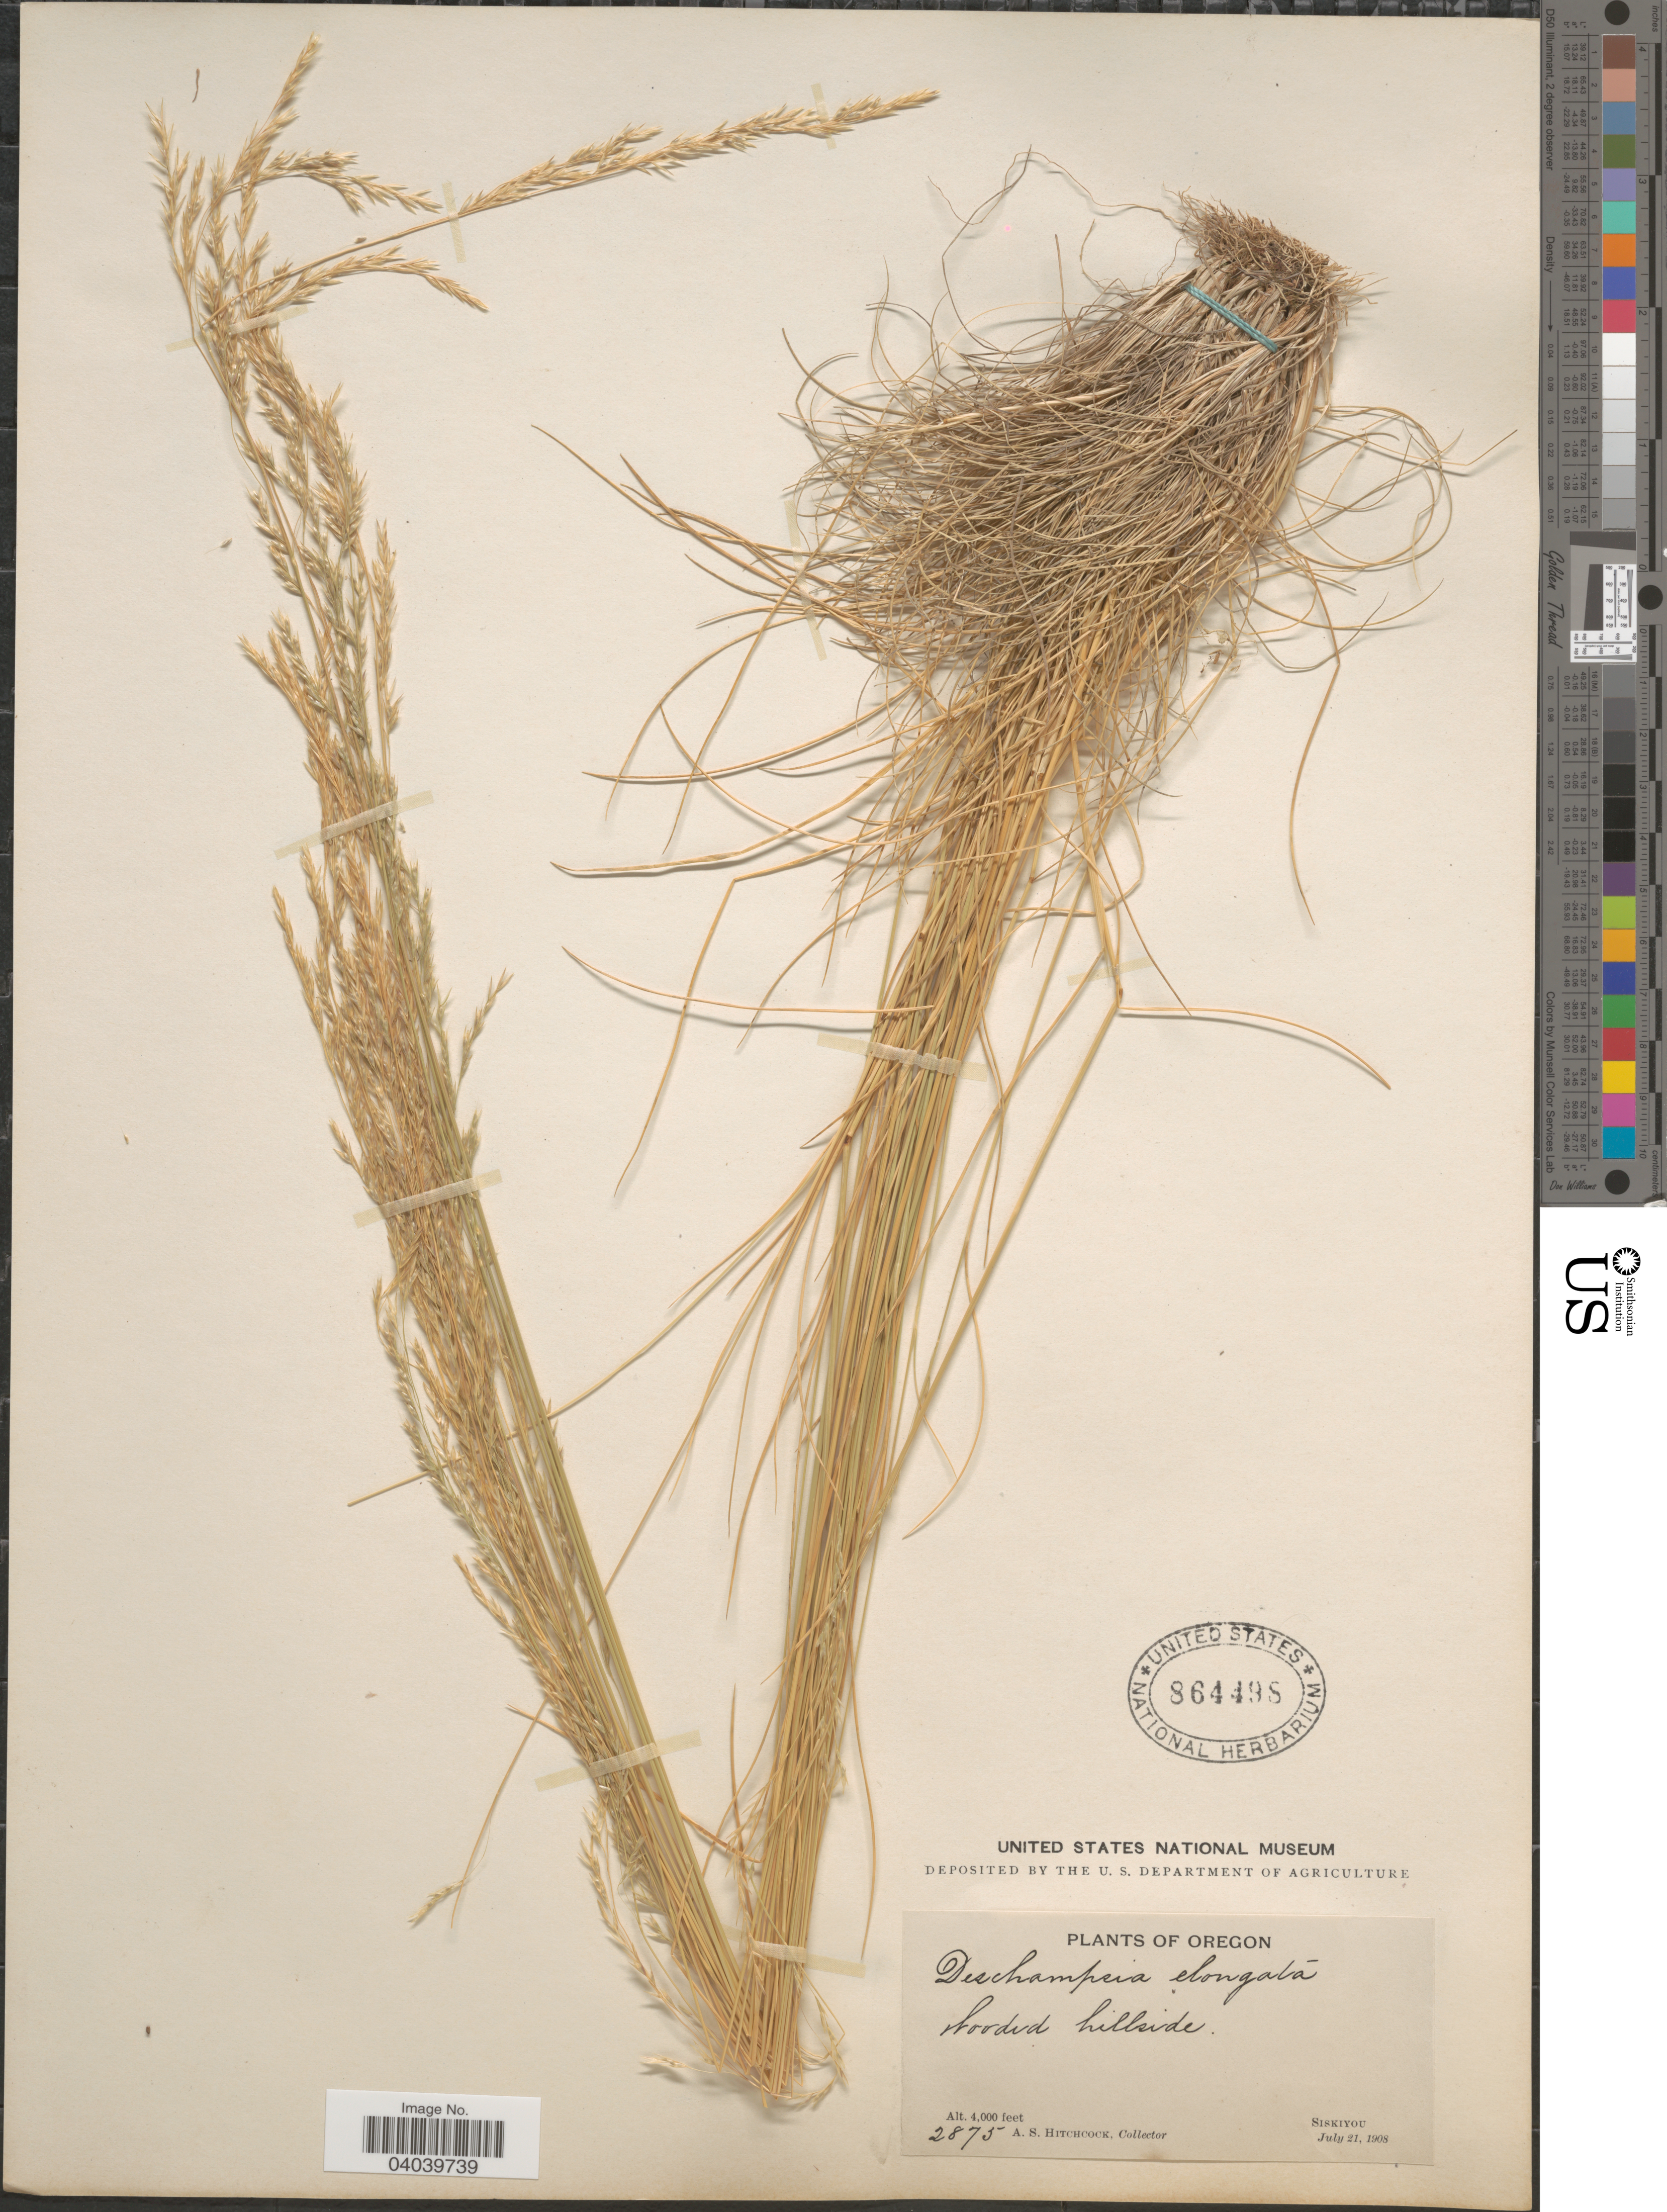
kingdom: Plantae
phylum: Tracheophyta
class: Liliopsida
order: Poales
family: Poaceae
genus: Deschampsia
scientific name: Deschampsia elongata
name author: (Hook.) Munro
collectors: A. S. Hitchcock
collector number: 2875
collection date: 1908-07-21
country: United States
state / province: Oregon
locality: Siskiyou.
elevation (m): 1219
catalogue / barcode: US 864498